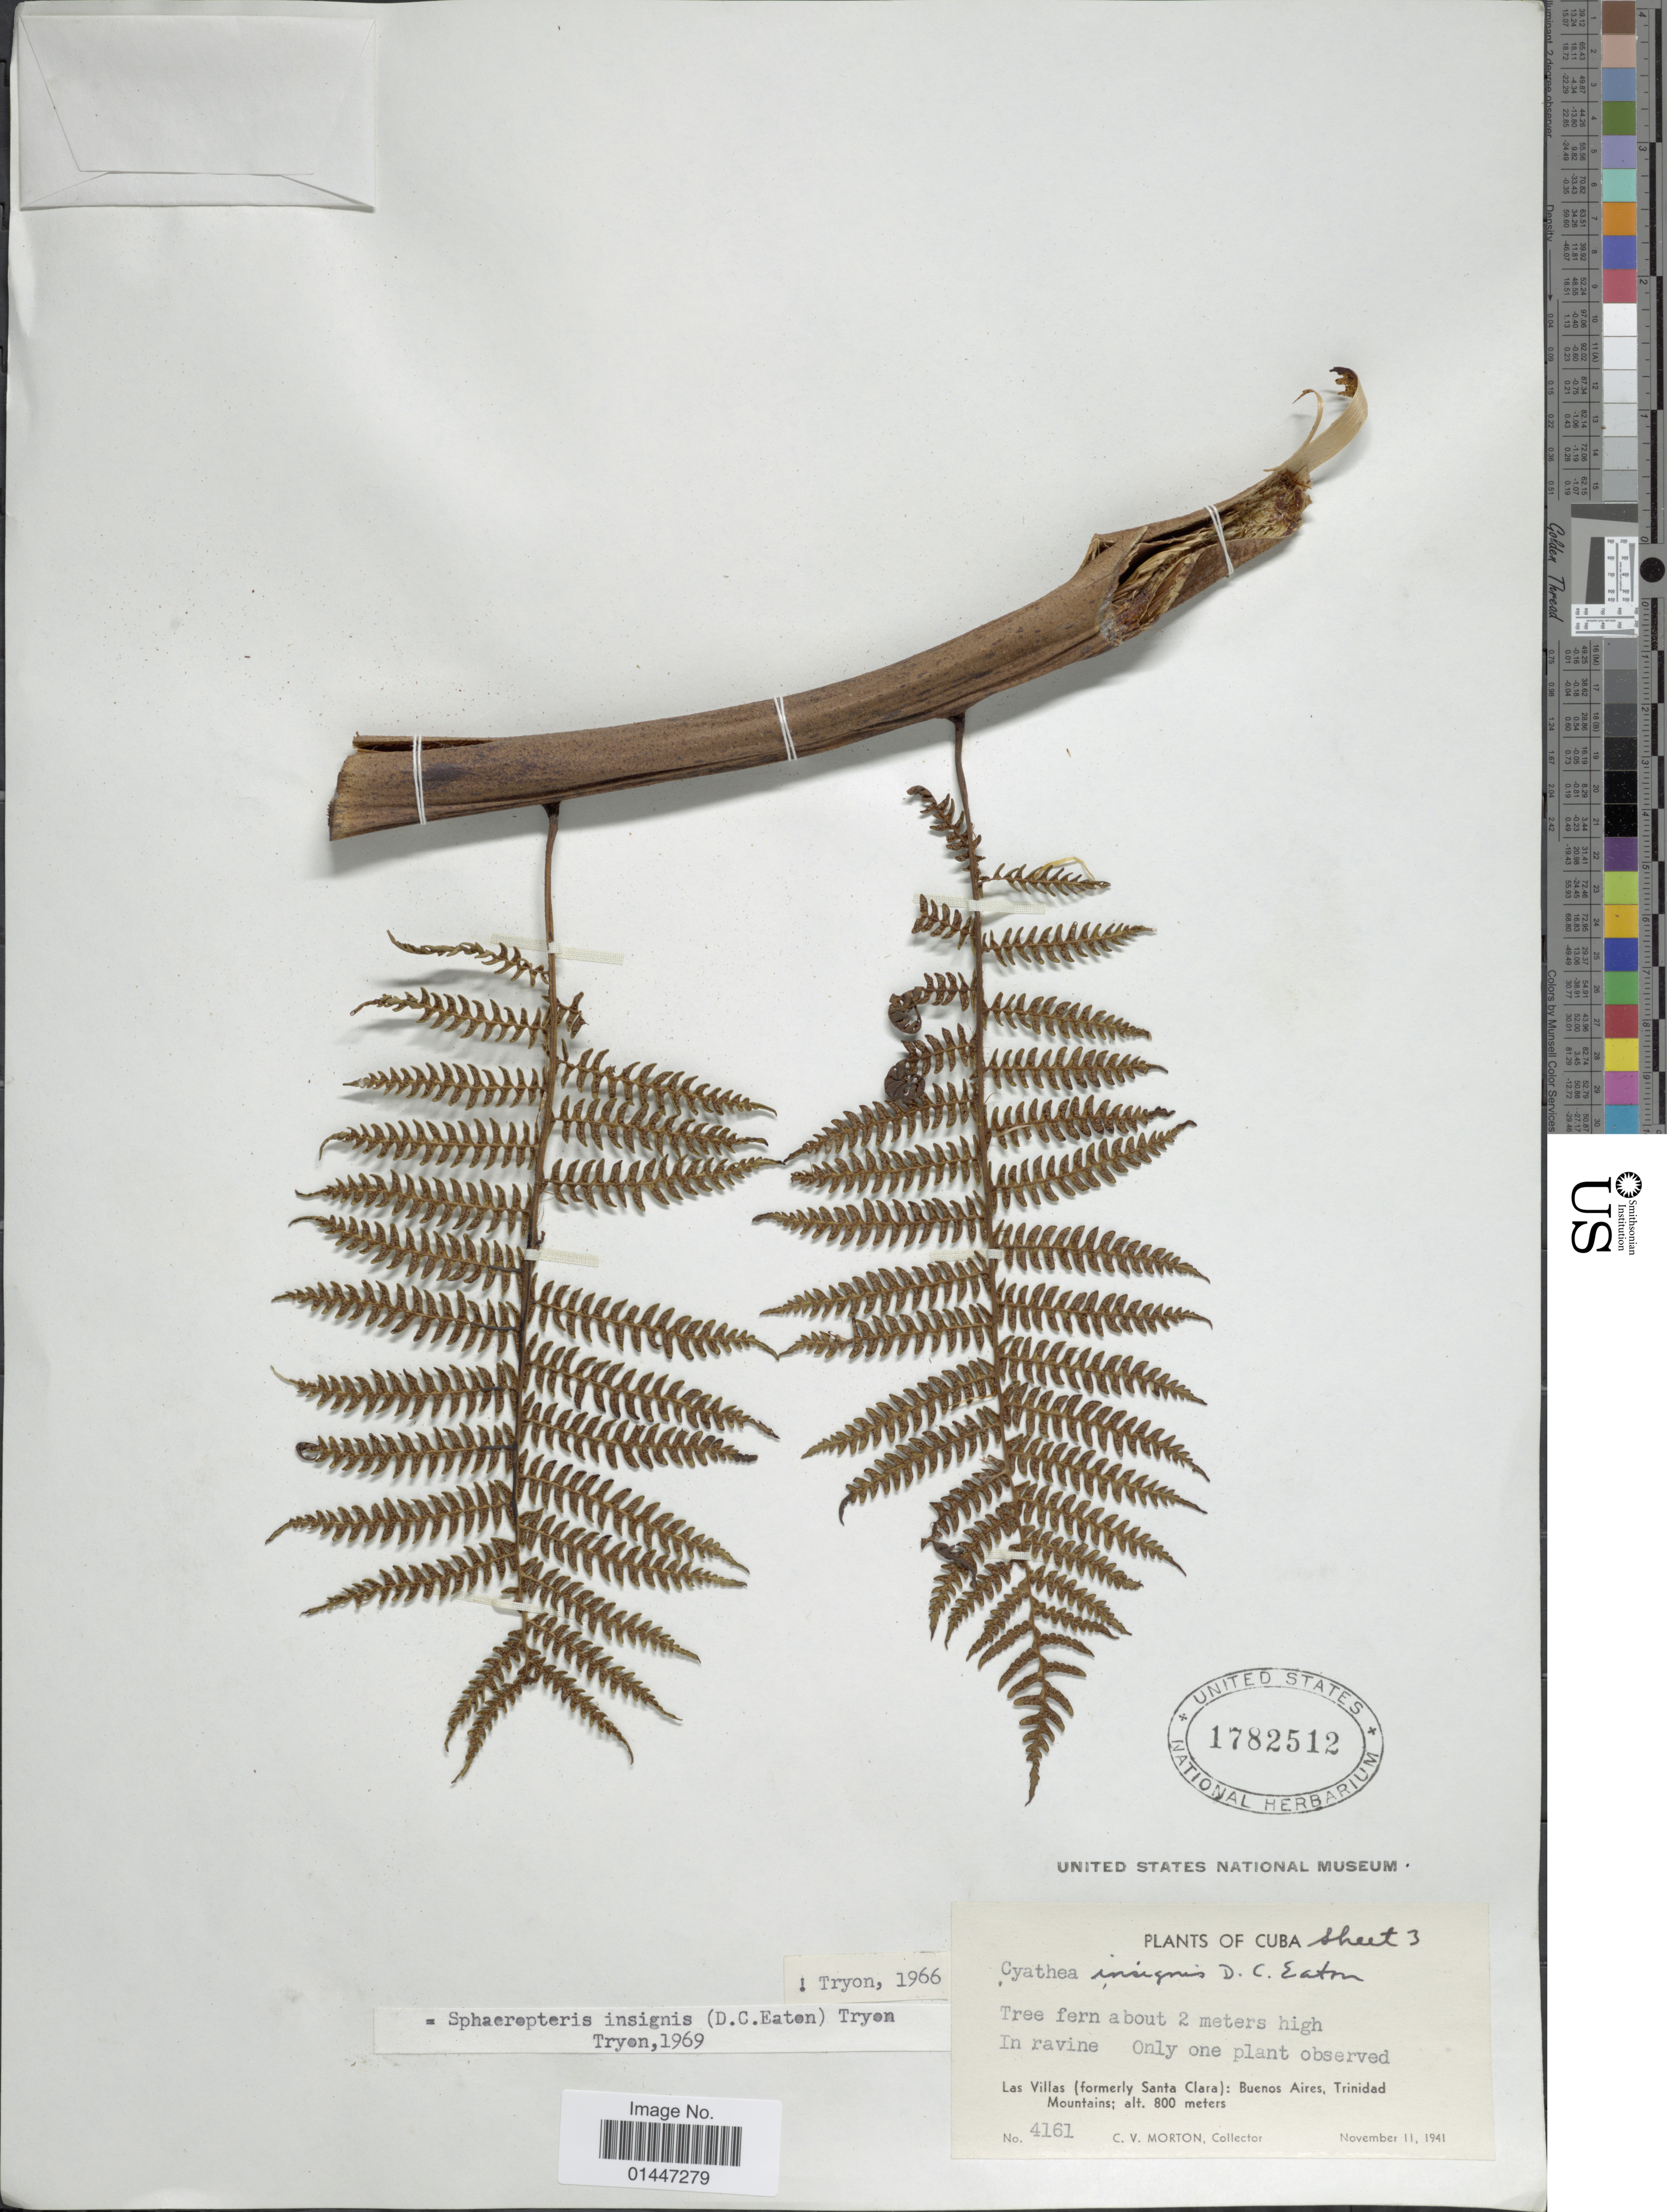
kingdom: Plantae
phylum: Tracheophyta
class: Polypodiopsida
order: Cyatheales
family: Cyatheaceae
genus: Sphaeropteris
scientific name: Sphaeropteris insignis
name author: (Eaton) R.M. Tryon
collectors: C. V. Morton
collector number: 4161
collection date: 1941-11-11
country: Cuba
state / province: Las Villas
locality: In ravine. Las Villas (formerly Santa Clara) : Buenos Aires, Trinidad Mountains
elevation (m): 800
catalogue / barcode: US 1782512